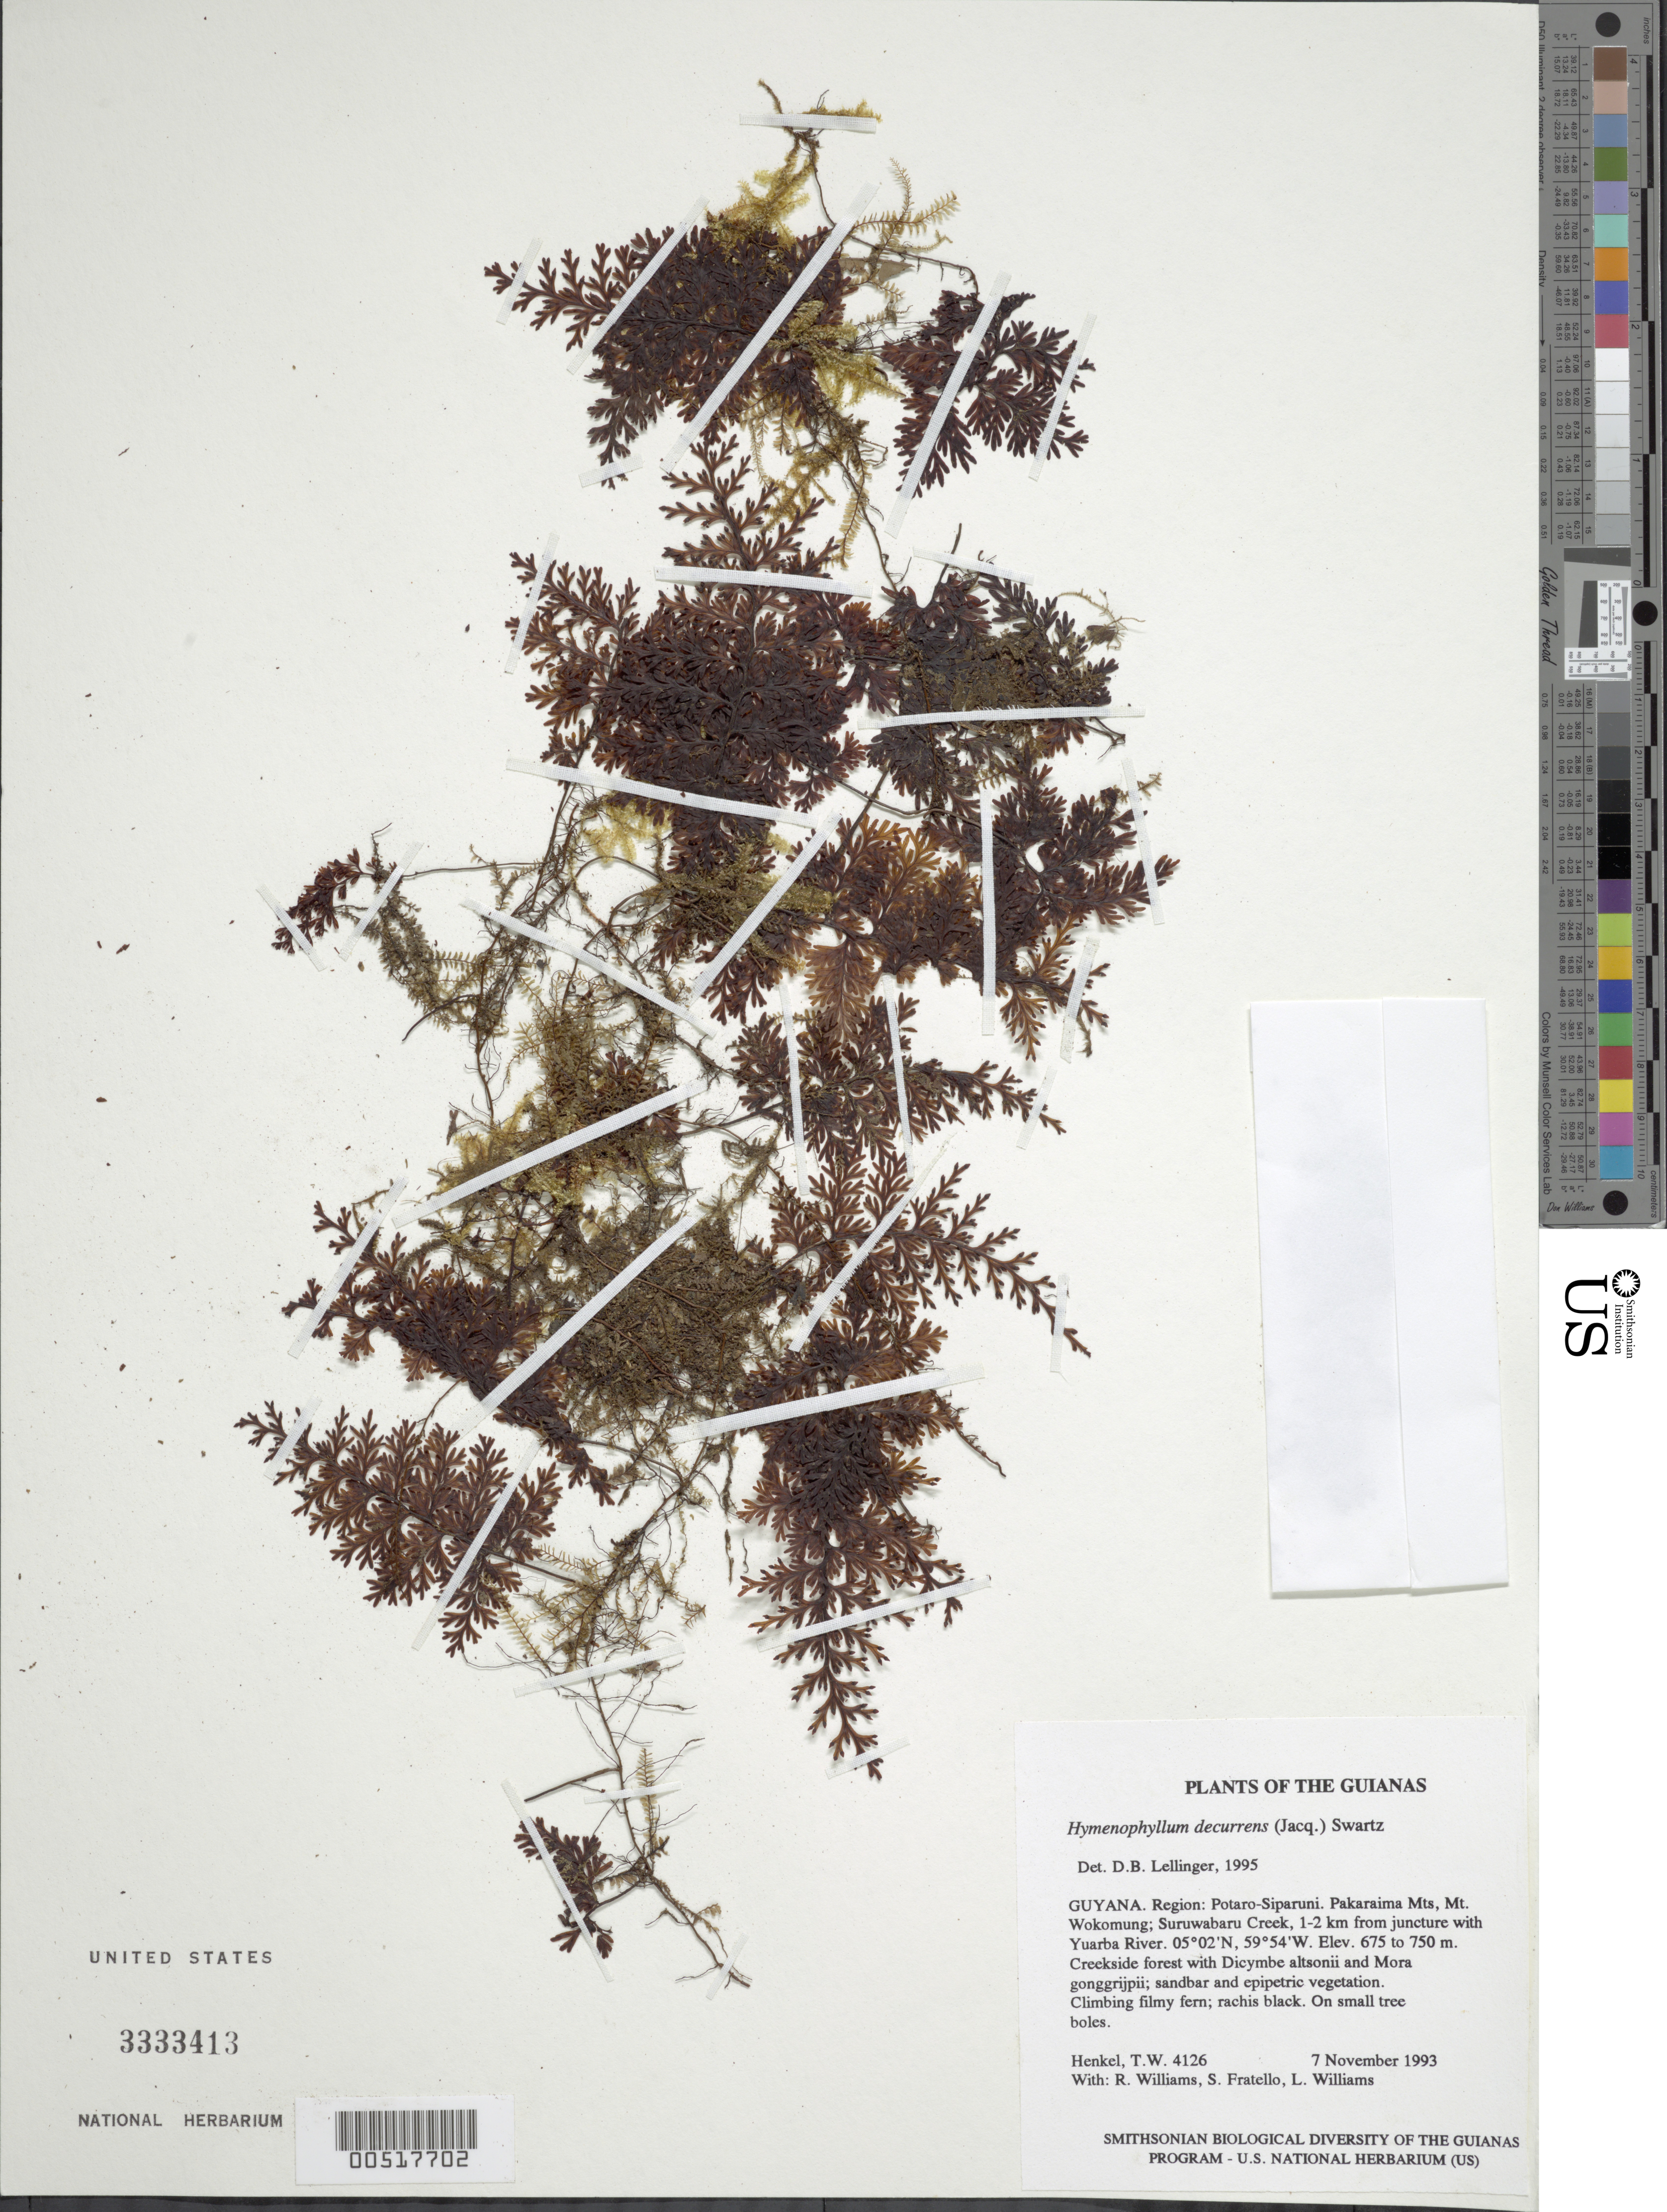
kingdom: Plantae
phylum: Tracheophyta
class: Polypodiopsida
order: Hymenophyllales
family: Hymenophyllaceae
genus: Hymenophyllum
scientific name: Hymenophyllum decurrens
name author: (Jacq.) Sw.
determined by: Lellinger, David B., (BOT), Smithsonian Institution - National Museum of Natural History (UNITED STATES)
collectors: T. Henkel, R. Williams, S. Fratello & L. Williams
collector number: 4126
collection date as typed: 7 November 1993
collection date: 1993-11-07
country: Guyana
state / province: Potaro-Siparuni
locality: Pakaraima Mts, Mt. Wokomung; Suruwabaru Creek, 1-2 km from juncture with Yuarba River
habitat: Creekside forest with Dicymbe altsonii and Mora gonggrijpii; sandbar and epipetric vegetation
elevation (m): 675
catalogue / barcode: US 3333413